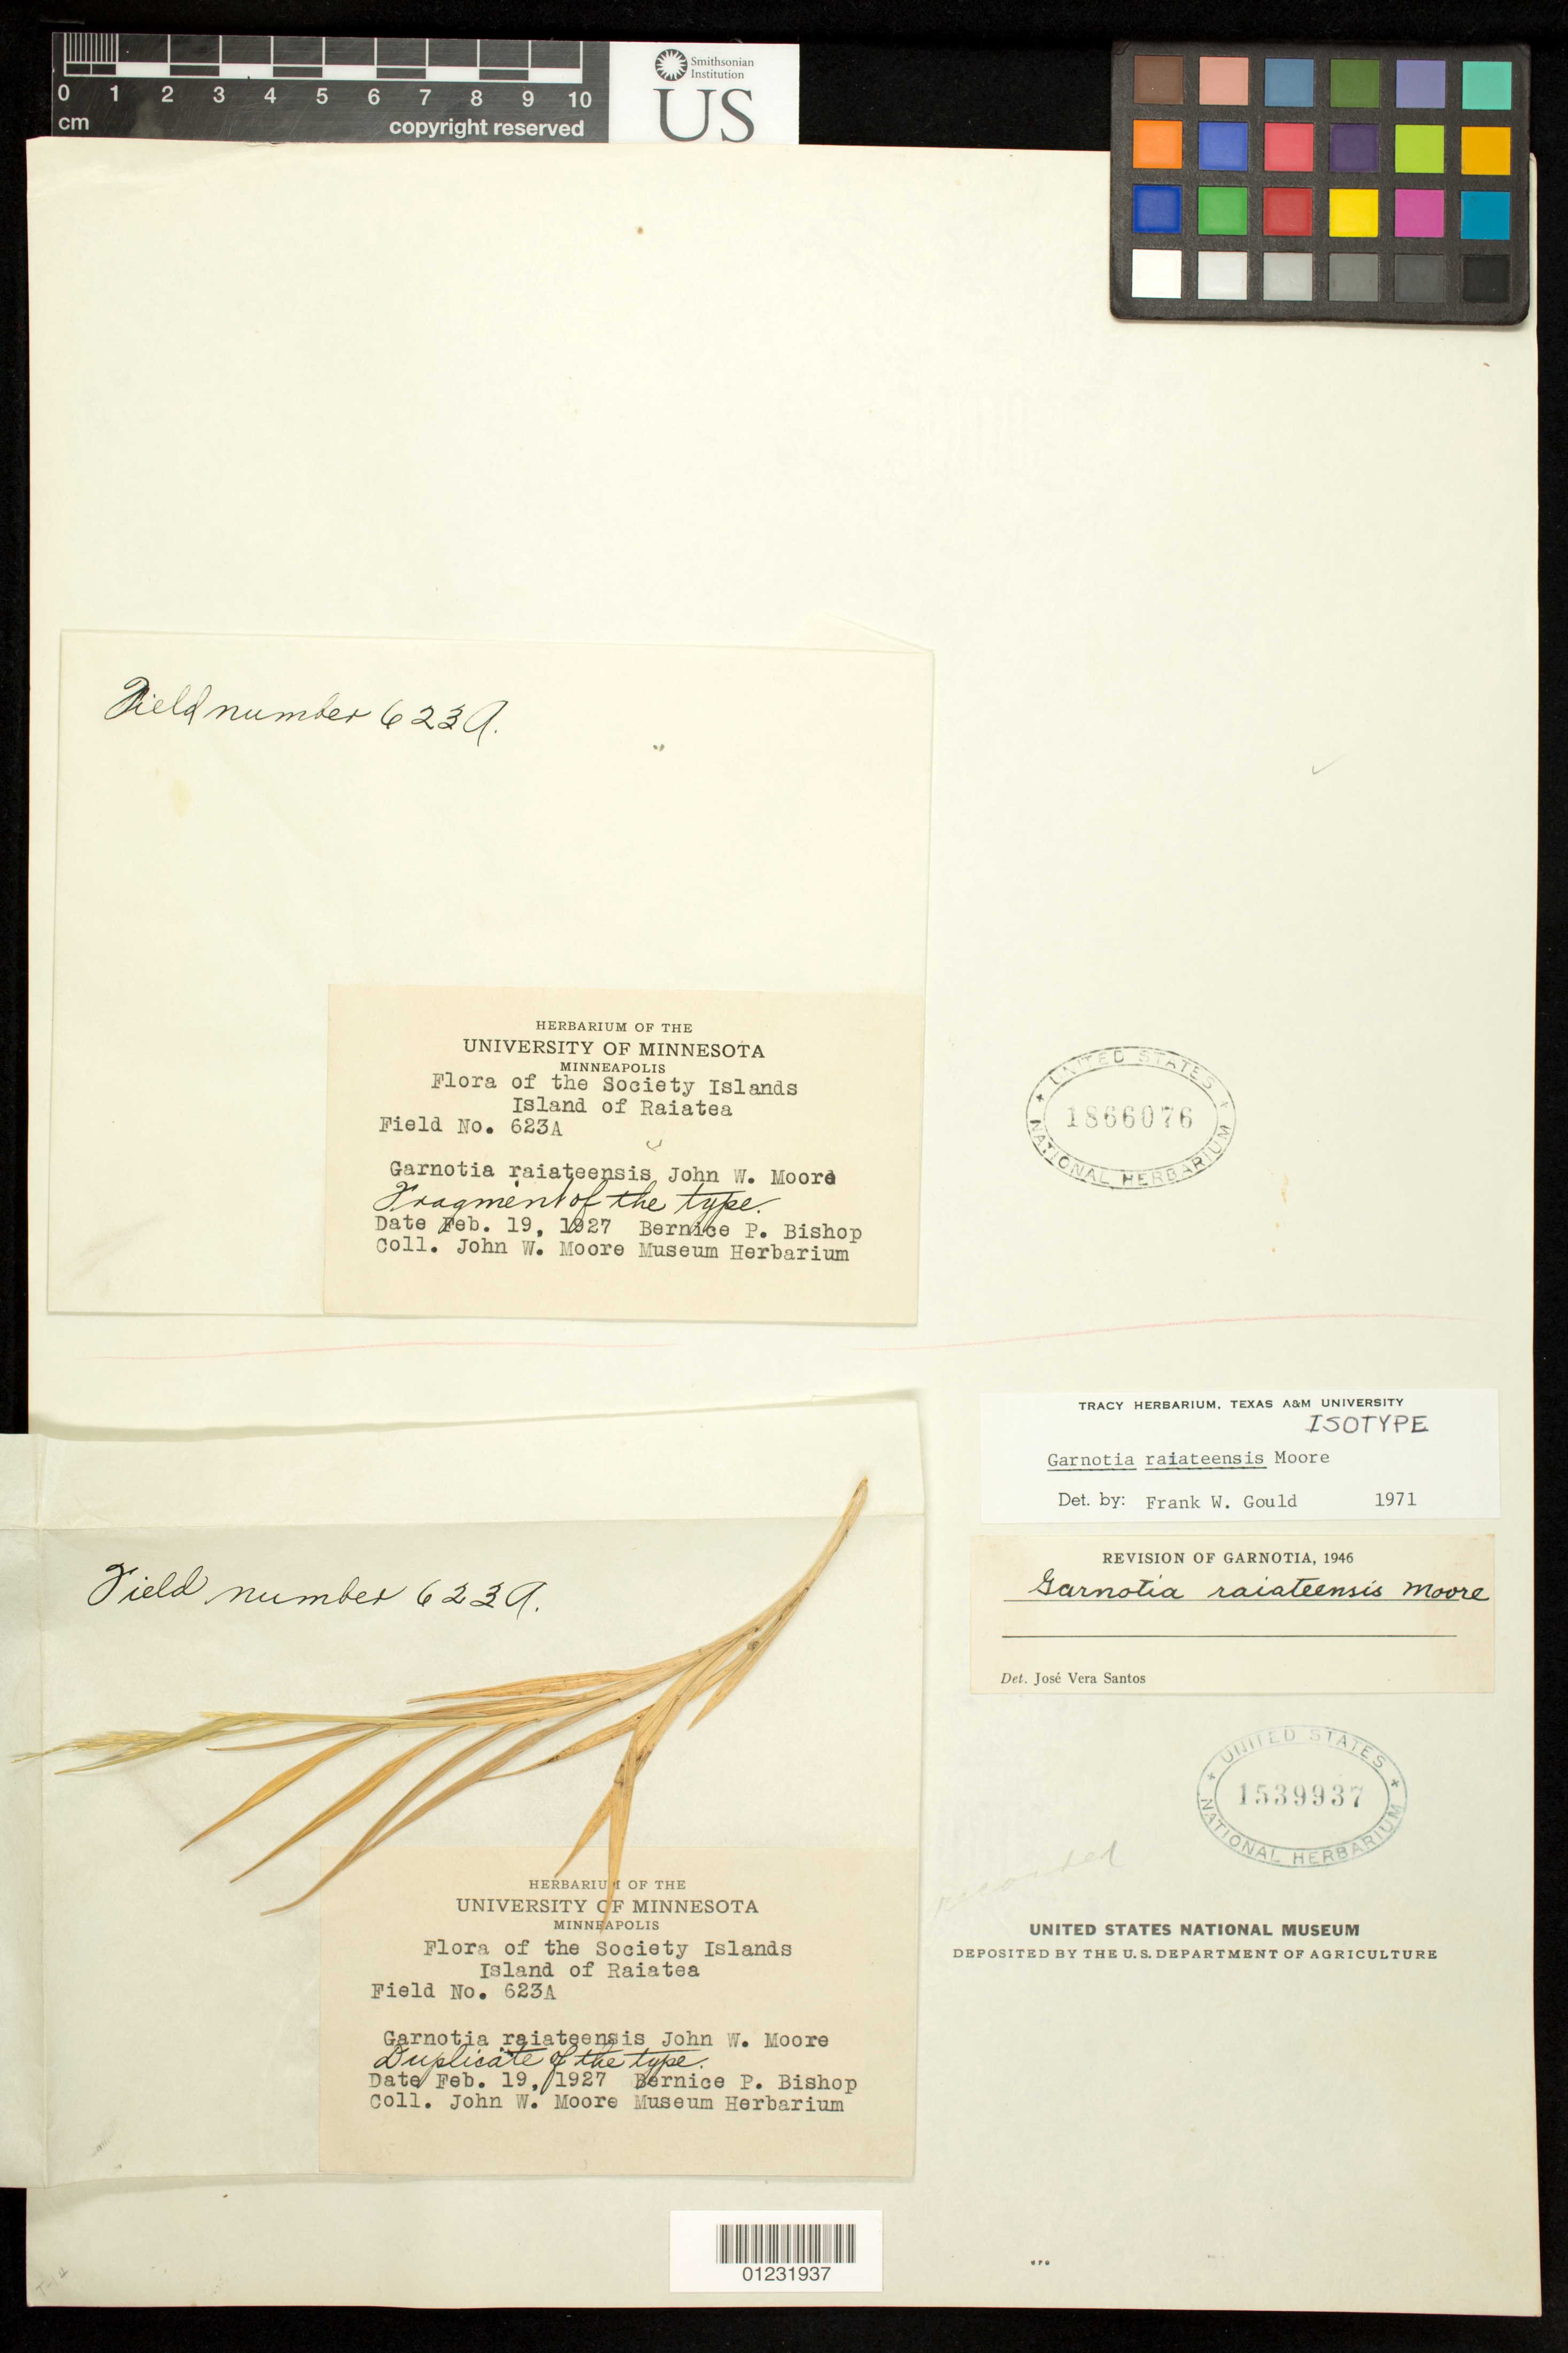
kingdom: Plantae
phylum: Tracheophyta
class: Liliopsida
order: Poales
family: Poaceae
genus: Garnotia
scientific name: Garnotia raiateensis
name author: J.W. Moore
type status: Isotype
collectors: J. W. Moore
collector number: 623A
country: French Polynesia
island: Raiatea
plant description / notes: "Fragment of the Type" [ex herb. Bernice P. Bishop Museum?]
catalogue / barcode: US 1866076